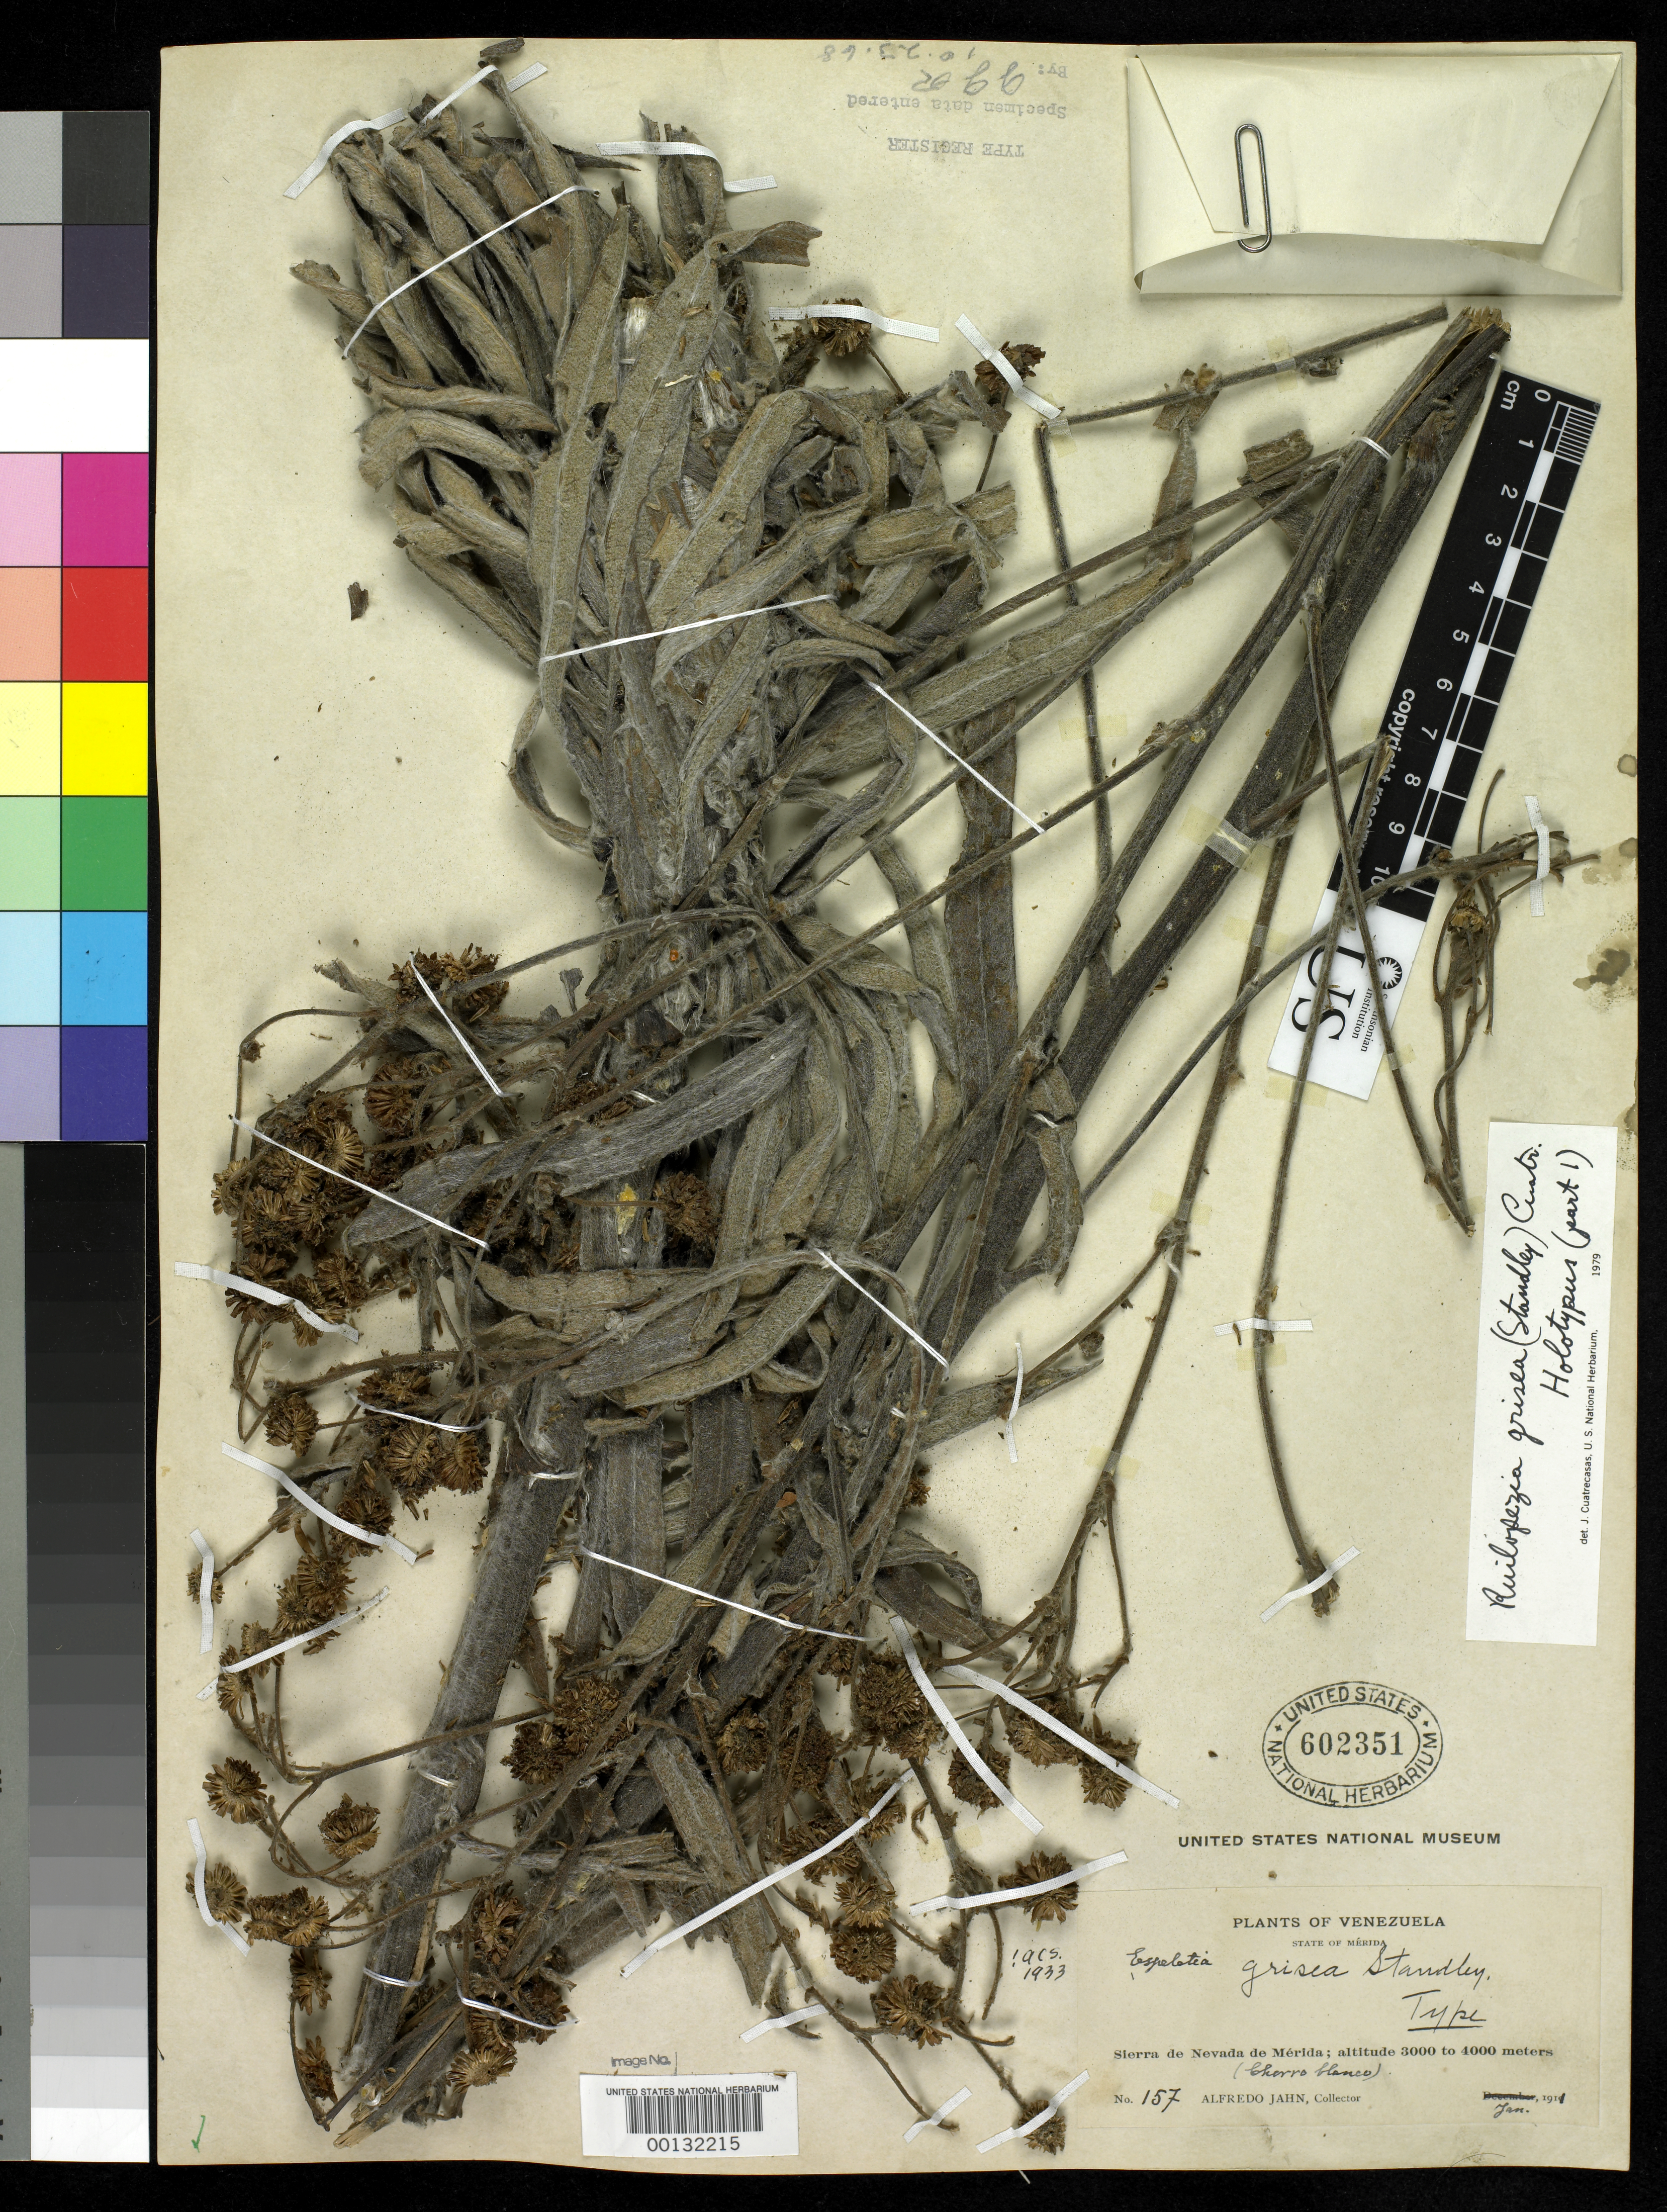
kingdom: Plantae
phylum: Tracheophyta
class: Magnoliopsida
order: Asterales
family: Asteraceae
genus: Espeletia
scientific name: Espeletia grisea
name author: Standl.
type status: Holotype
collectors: A. Jahn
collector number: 157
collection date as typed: Jan 1911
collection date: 1911-01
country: Venezuela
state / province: Mérida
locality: Sierra de Nevada de Merida.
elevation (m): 3000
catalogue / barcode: US 602351